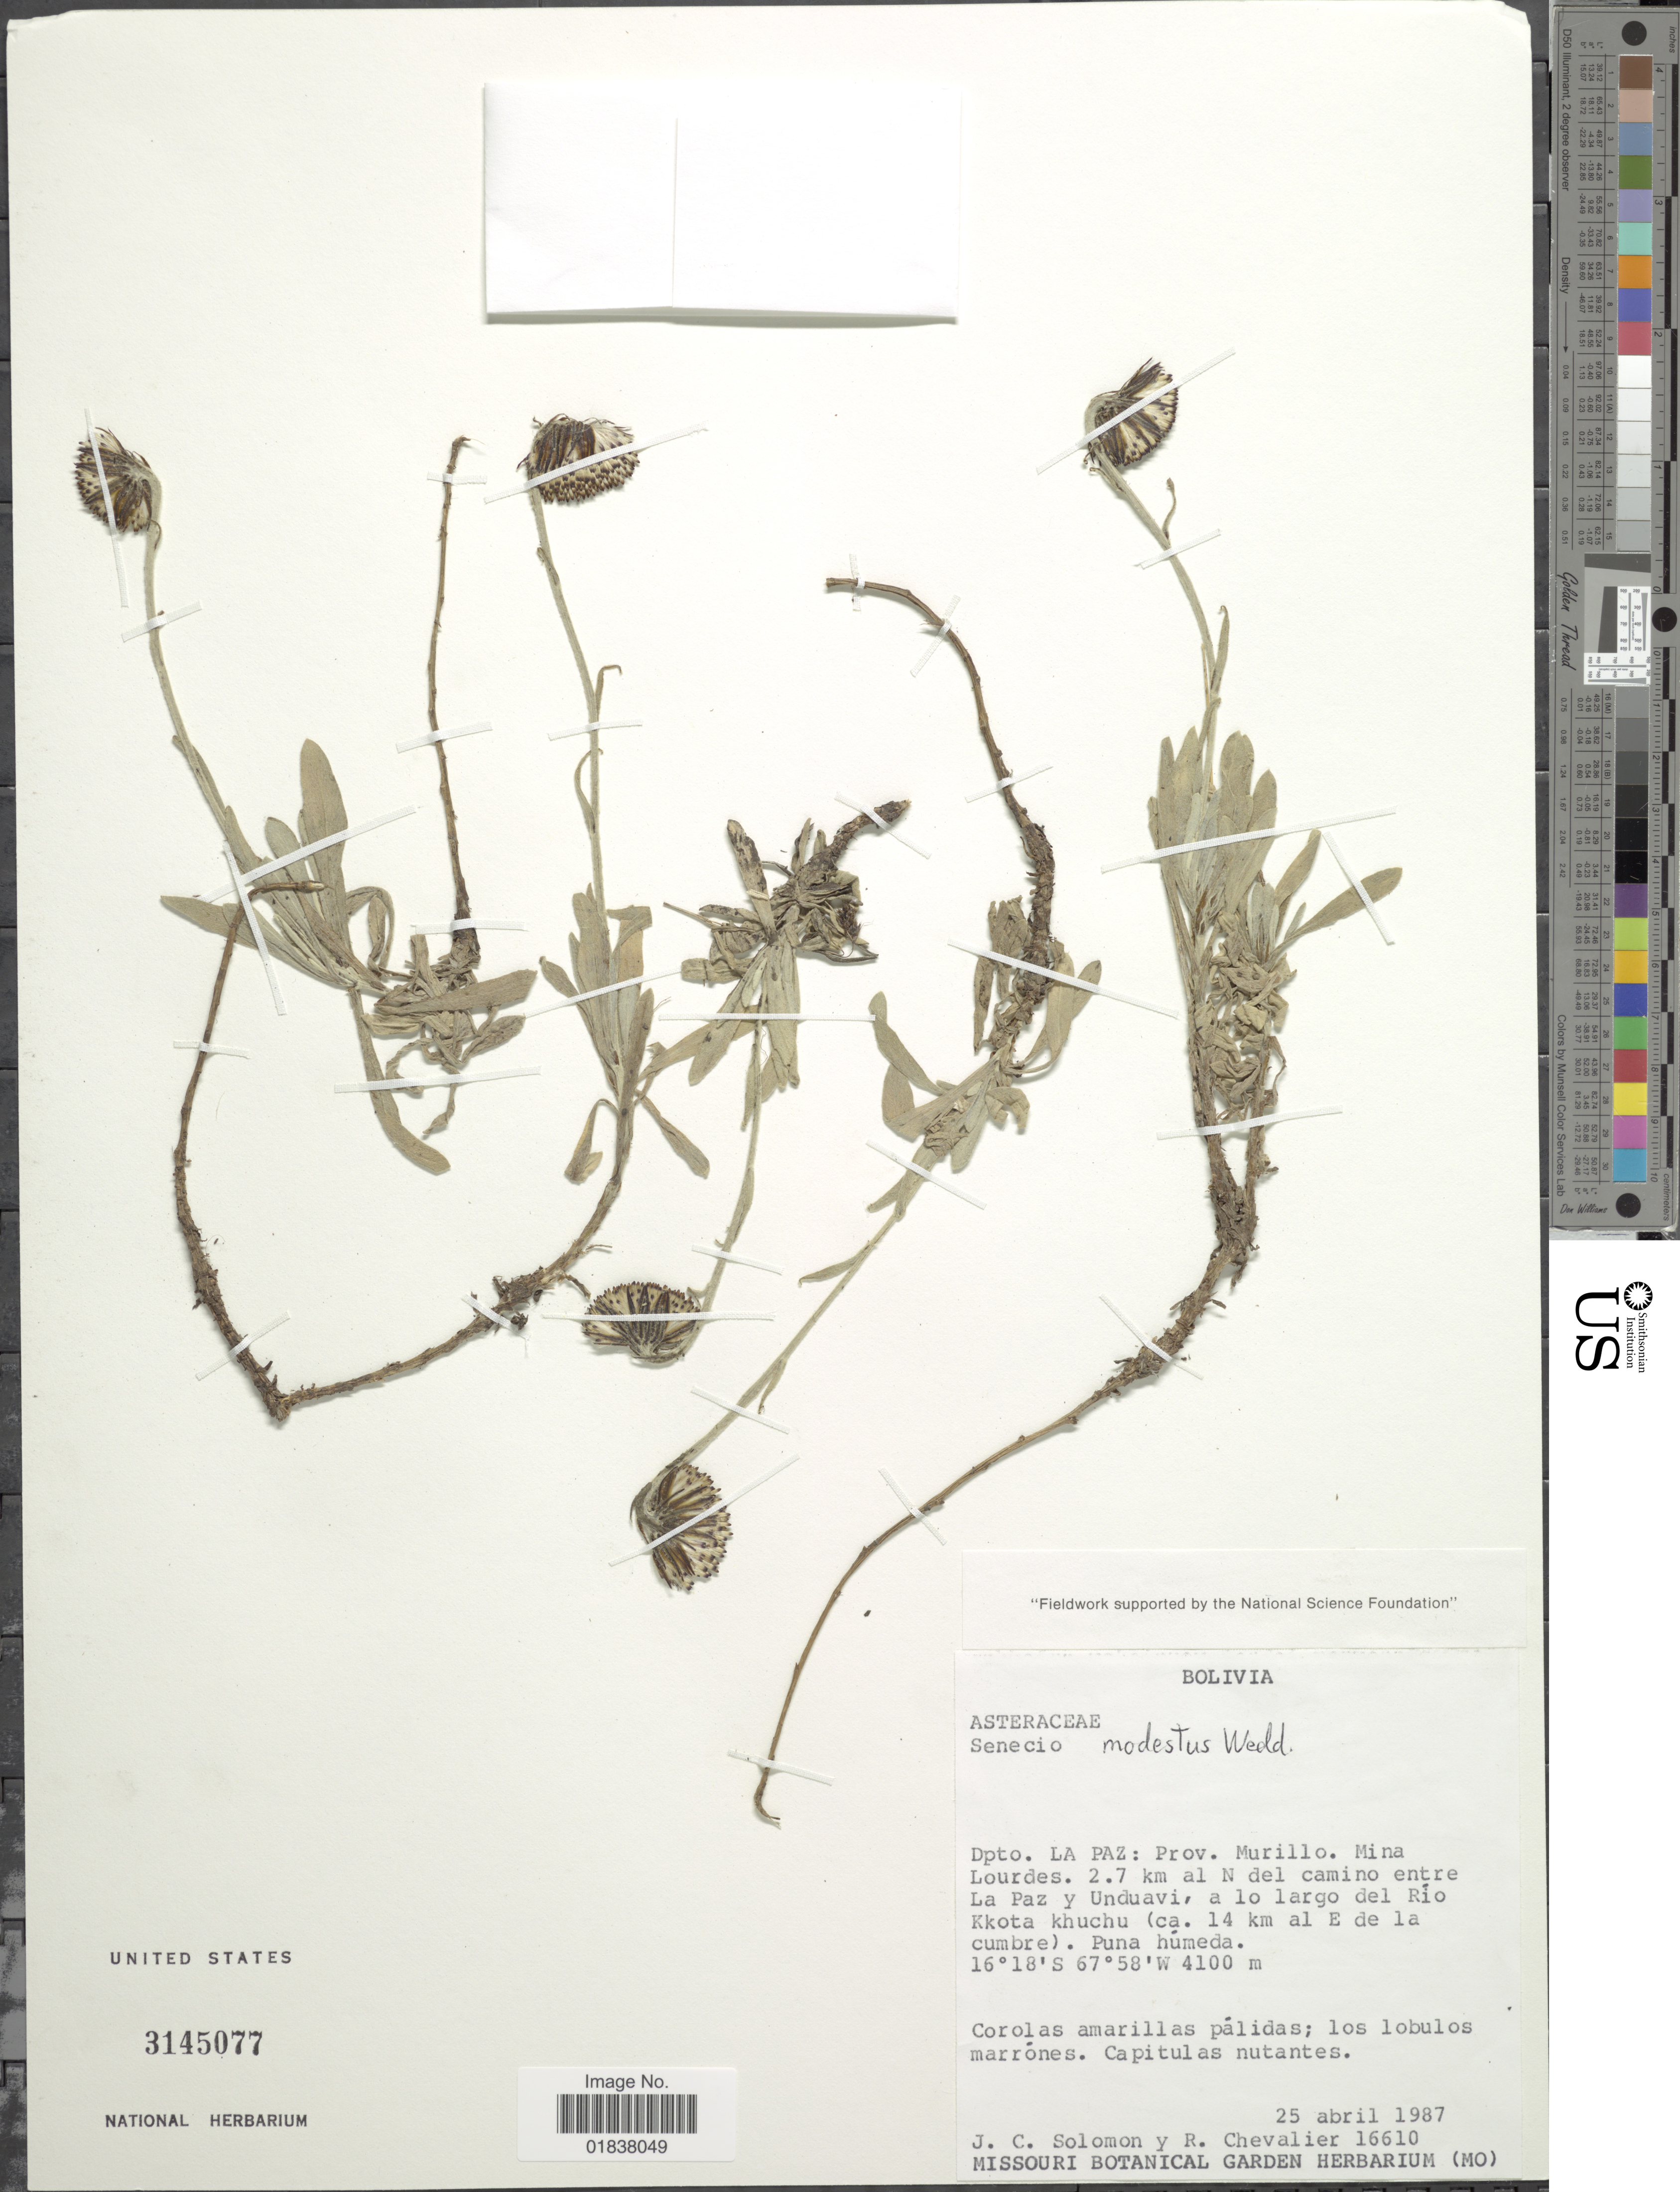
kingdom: Plantae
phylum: Tracheophyta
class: Magnoliopsida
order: Asterales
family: Asteraceae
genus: Senecio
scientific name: Senecio candollei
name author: Wedd.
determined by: Salomon, Luciana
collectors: J. C. Solomon & R. C. Chevalier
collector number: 16610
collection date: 1987-04-25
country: Bolivia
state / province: La Paz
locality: Prov. Murillo, Mina Lourdes, 2.7 km al N del camino entre La Paz y Unduavi, a lo largo del Rio Kkota khuchu (ca 14 km al E de la cumbre)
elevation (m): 4100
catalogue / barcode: US 3145077